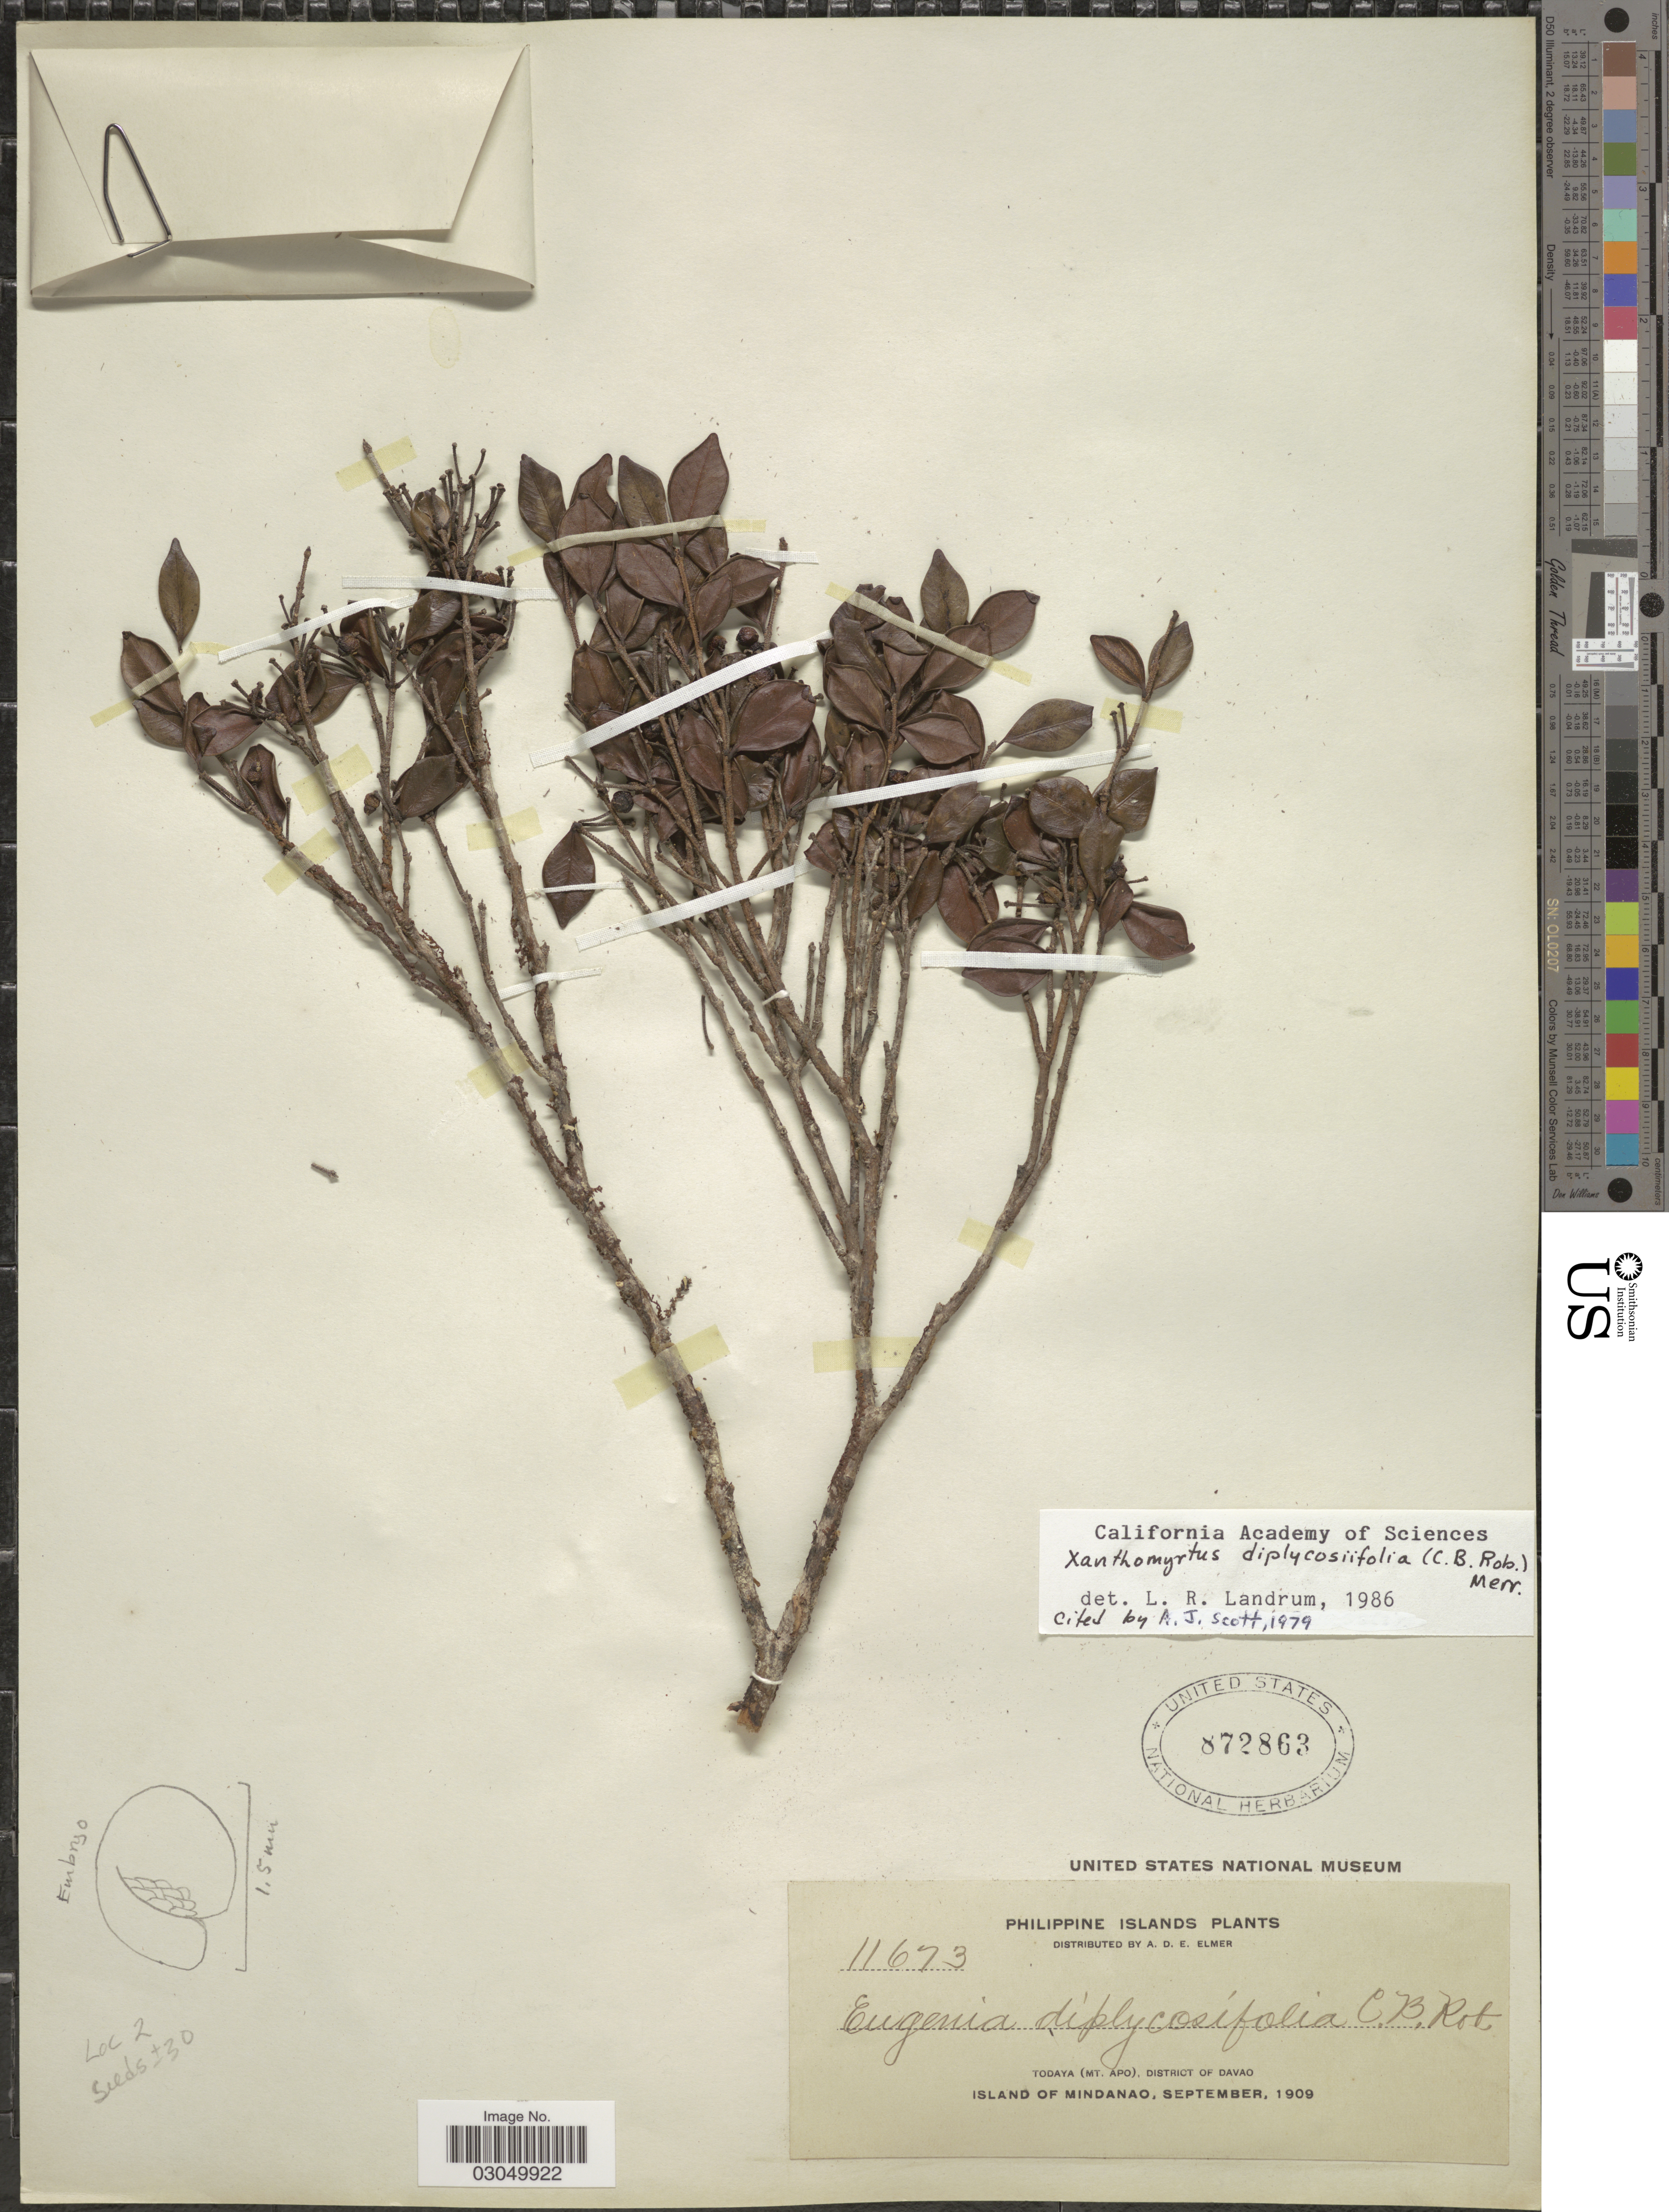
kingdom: Plantae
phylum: Tracheophyta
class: Magnoliopsida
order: Myrtales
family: Myrtaceae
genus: Xanthomyrtus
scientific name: Xanthomyrtus diplycosiifolia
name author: (C.B. Rob.) Merr.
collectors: A. D. E. Elmer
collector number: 11673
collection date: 1909-09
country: Philippines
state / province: Davao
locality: Todaya (Mt. Apo), District of Davao. Island of Mindanao.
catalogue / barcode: US 872863